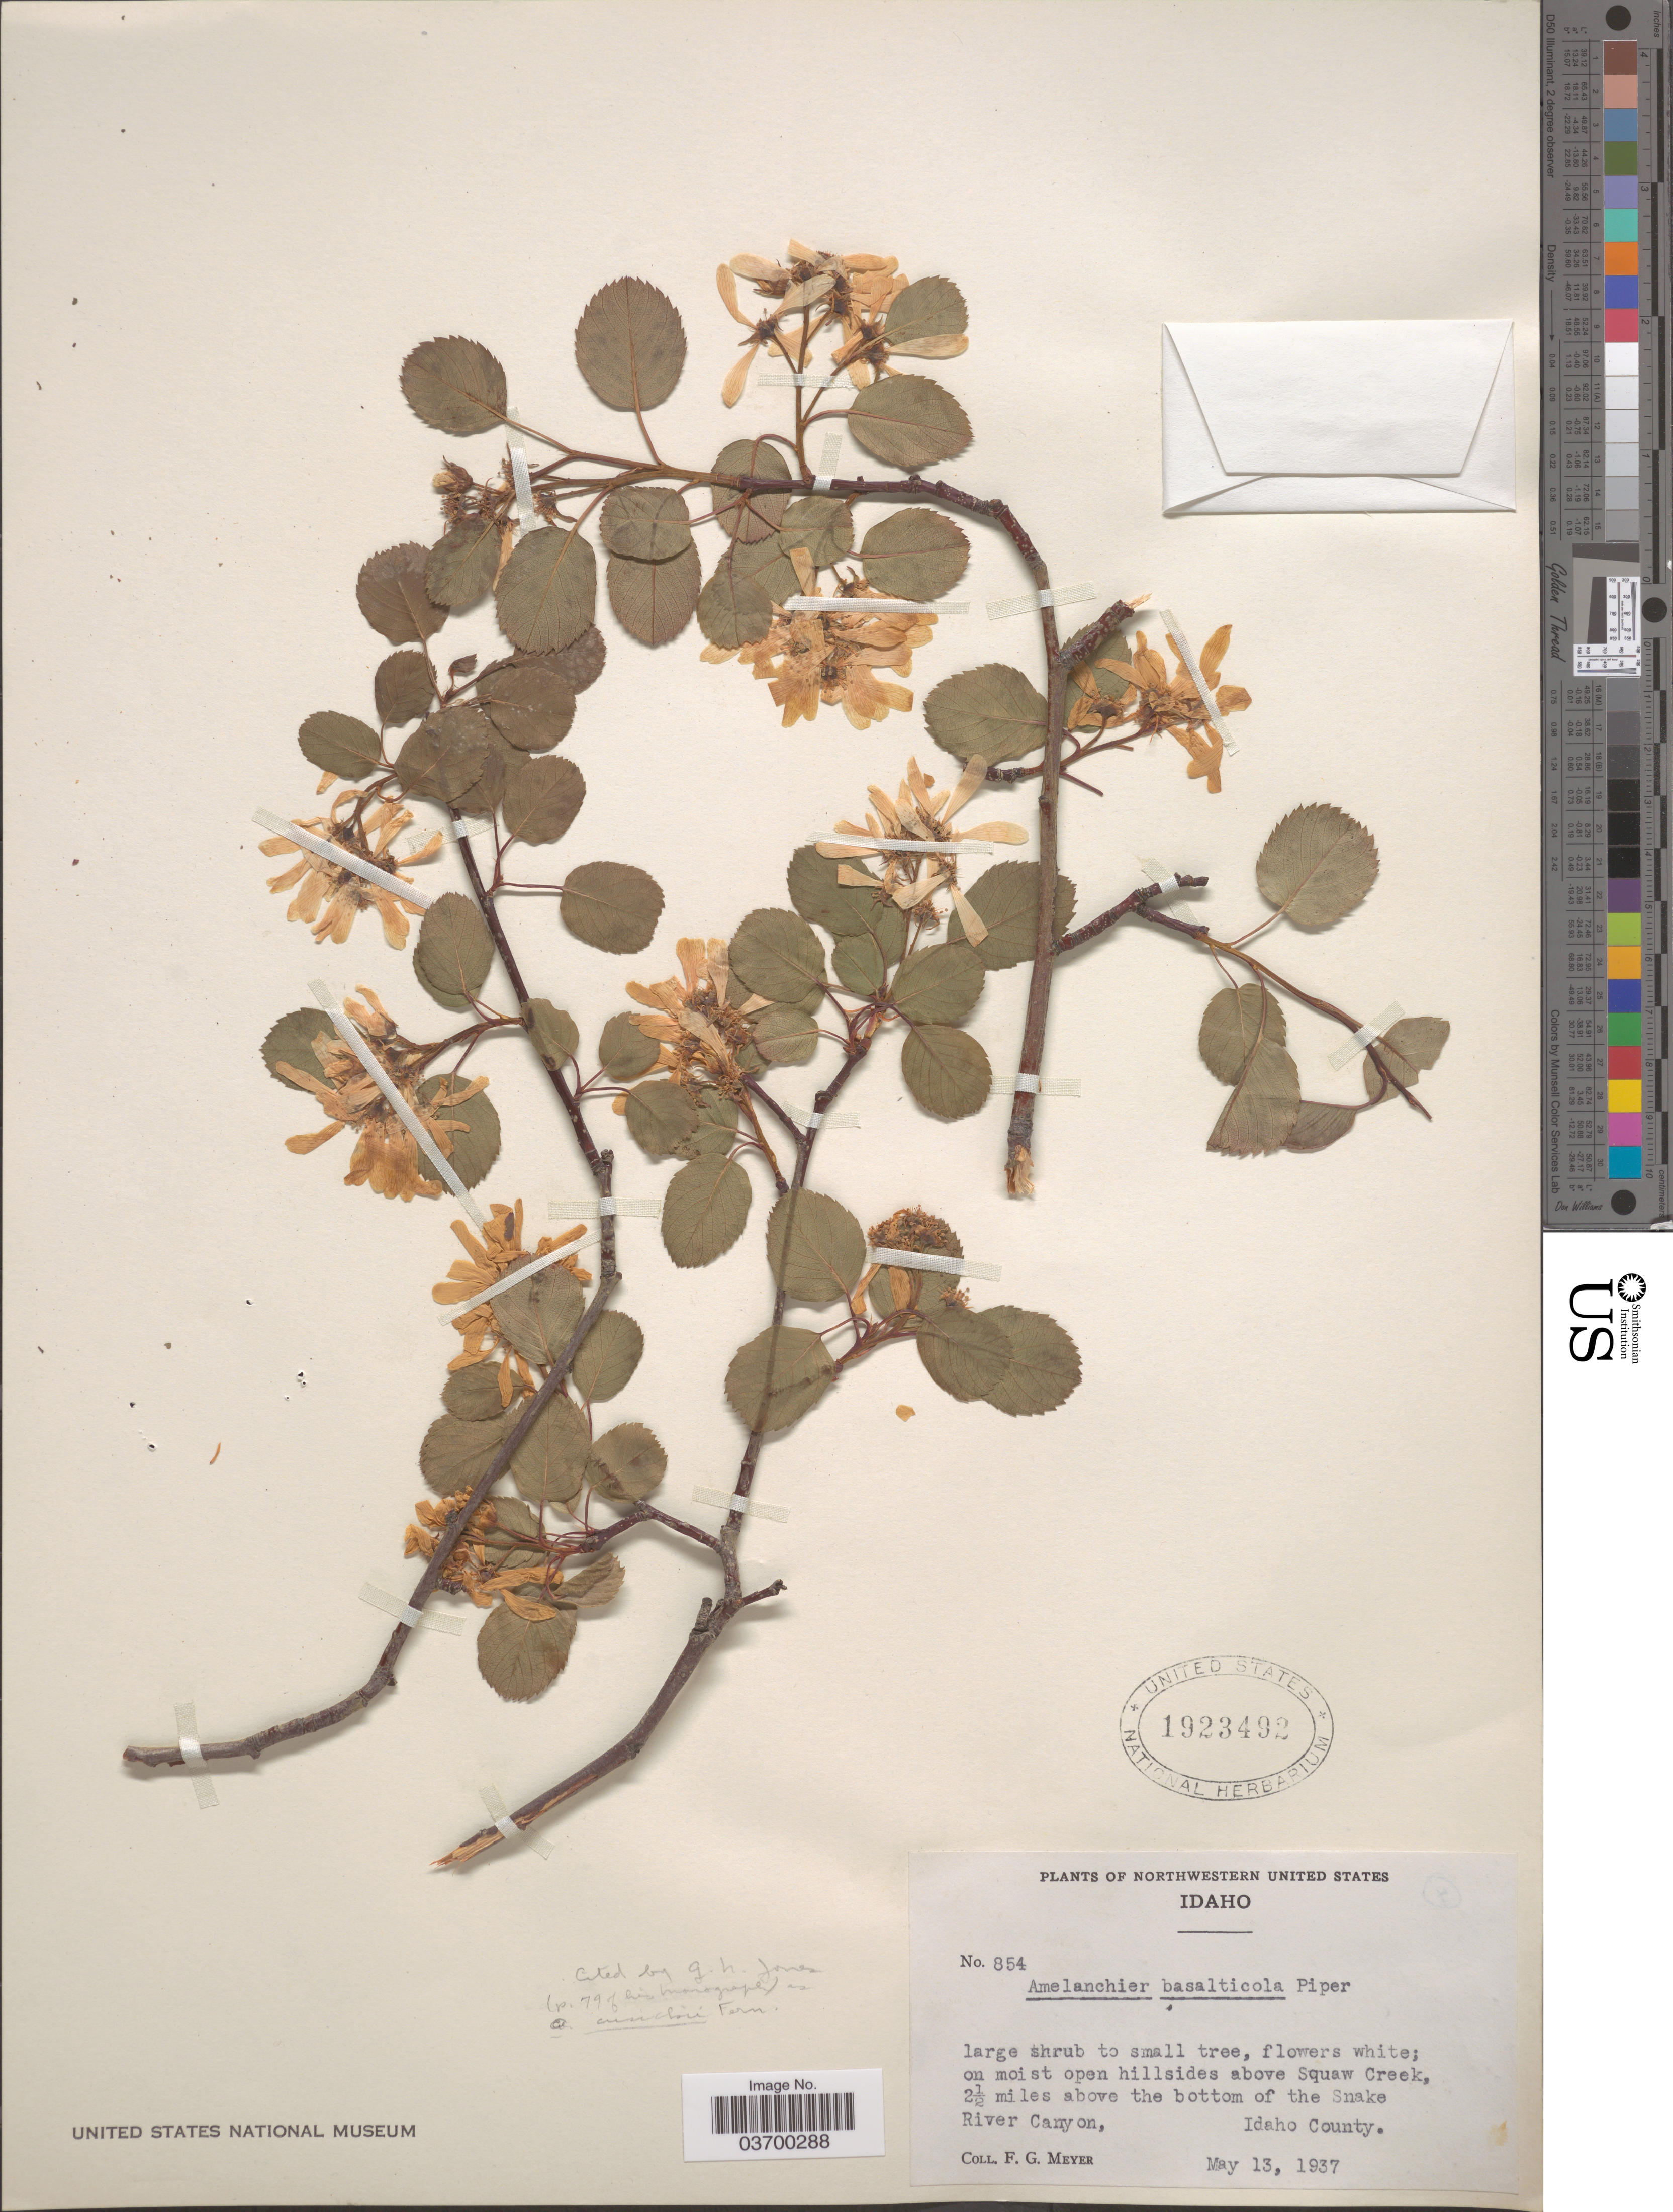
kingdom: Plantae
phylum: Tracheophyta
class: Magnoliopsida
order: Rosales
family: Rosaceae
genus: Amelanchier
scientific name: Amelanchier basalticola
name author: Piper in Piper & Beattie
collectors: F. G. Meyer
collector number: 854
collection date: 1937-05-13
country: United States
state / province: Idaho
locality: On moist open hillsides above Squaw Creek, 2½ miles above the bottom of the Snake River Canyon, Idaho County.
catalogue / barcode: US 1923492